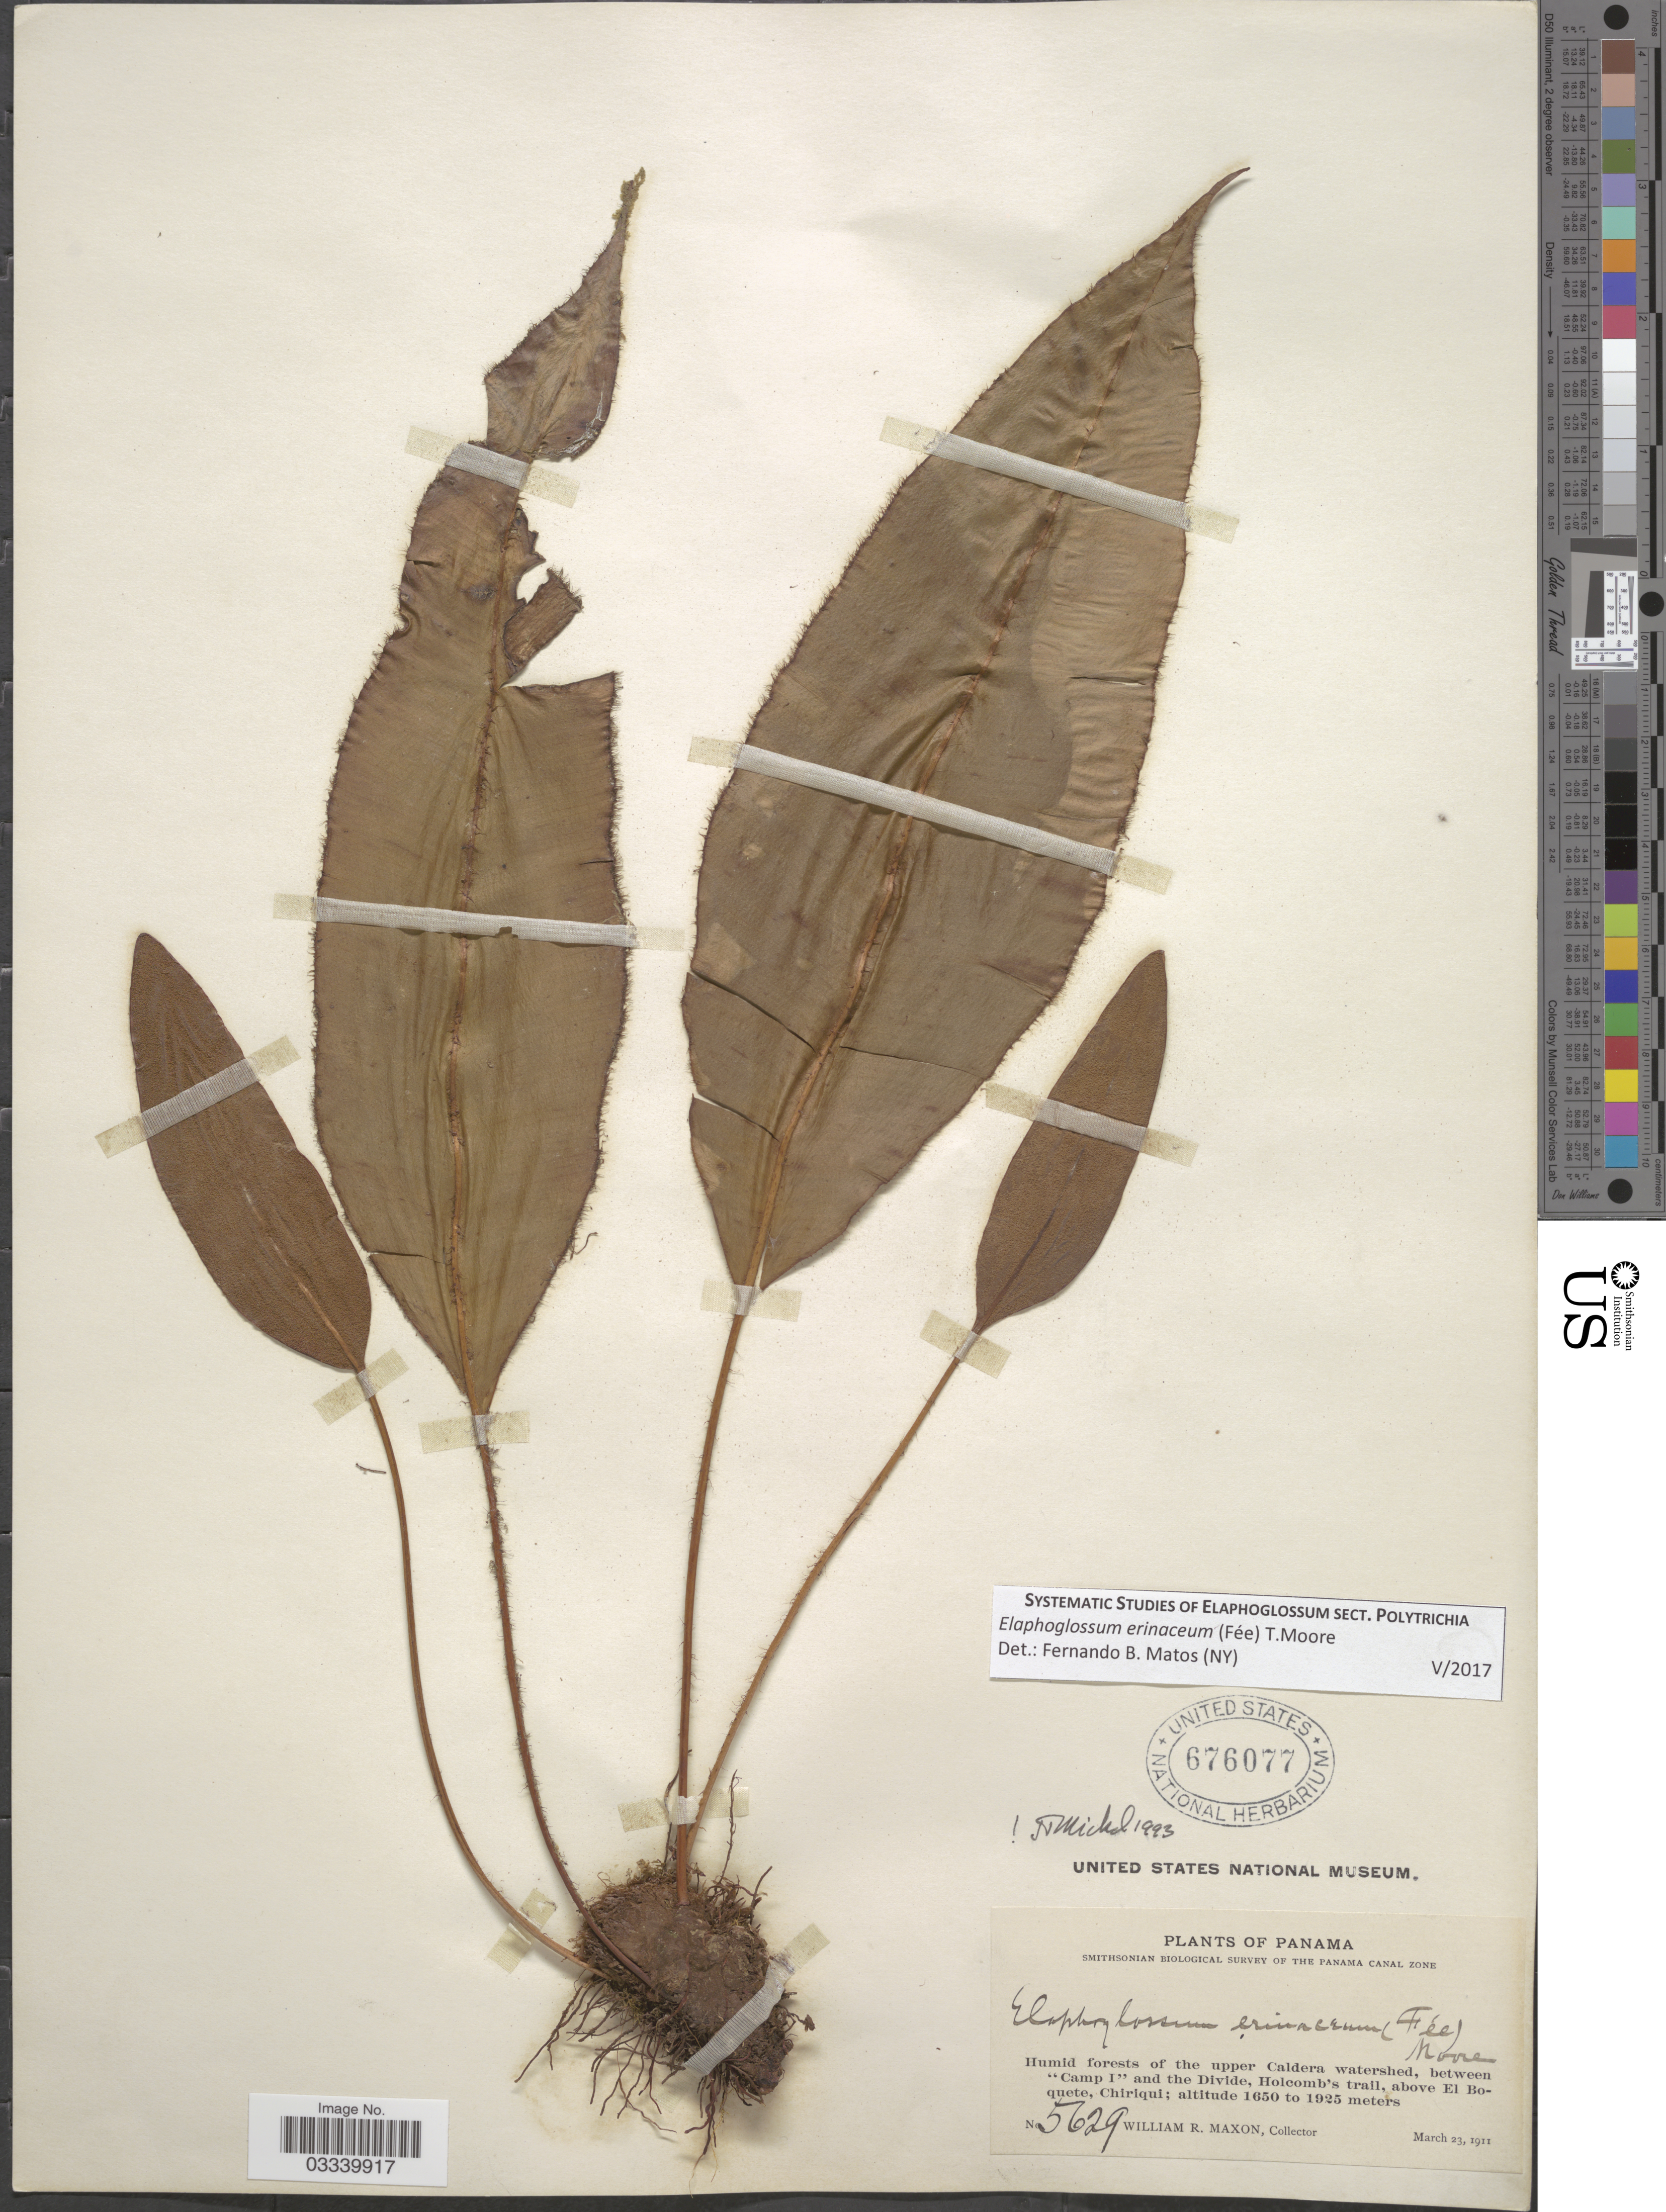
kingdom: Plantae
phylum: Tracheophyta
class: Polypodiopsida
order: Polypodiales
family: Dryopteridaceae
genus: Elaphoglossum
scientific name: Elaphoglossum erinaceum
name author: (Fée) T. Moore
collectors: W. R. Maxon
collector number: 5629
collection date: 1911-03-23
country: Panama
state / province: Chiriqui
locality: Humid forests of the upper Caldera watershed, between 'Camp I' and the Divide, Holcomb's trail above El Boquete.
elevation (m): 1650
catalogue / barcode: US 676077